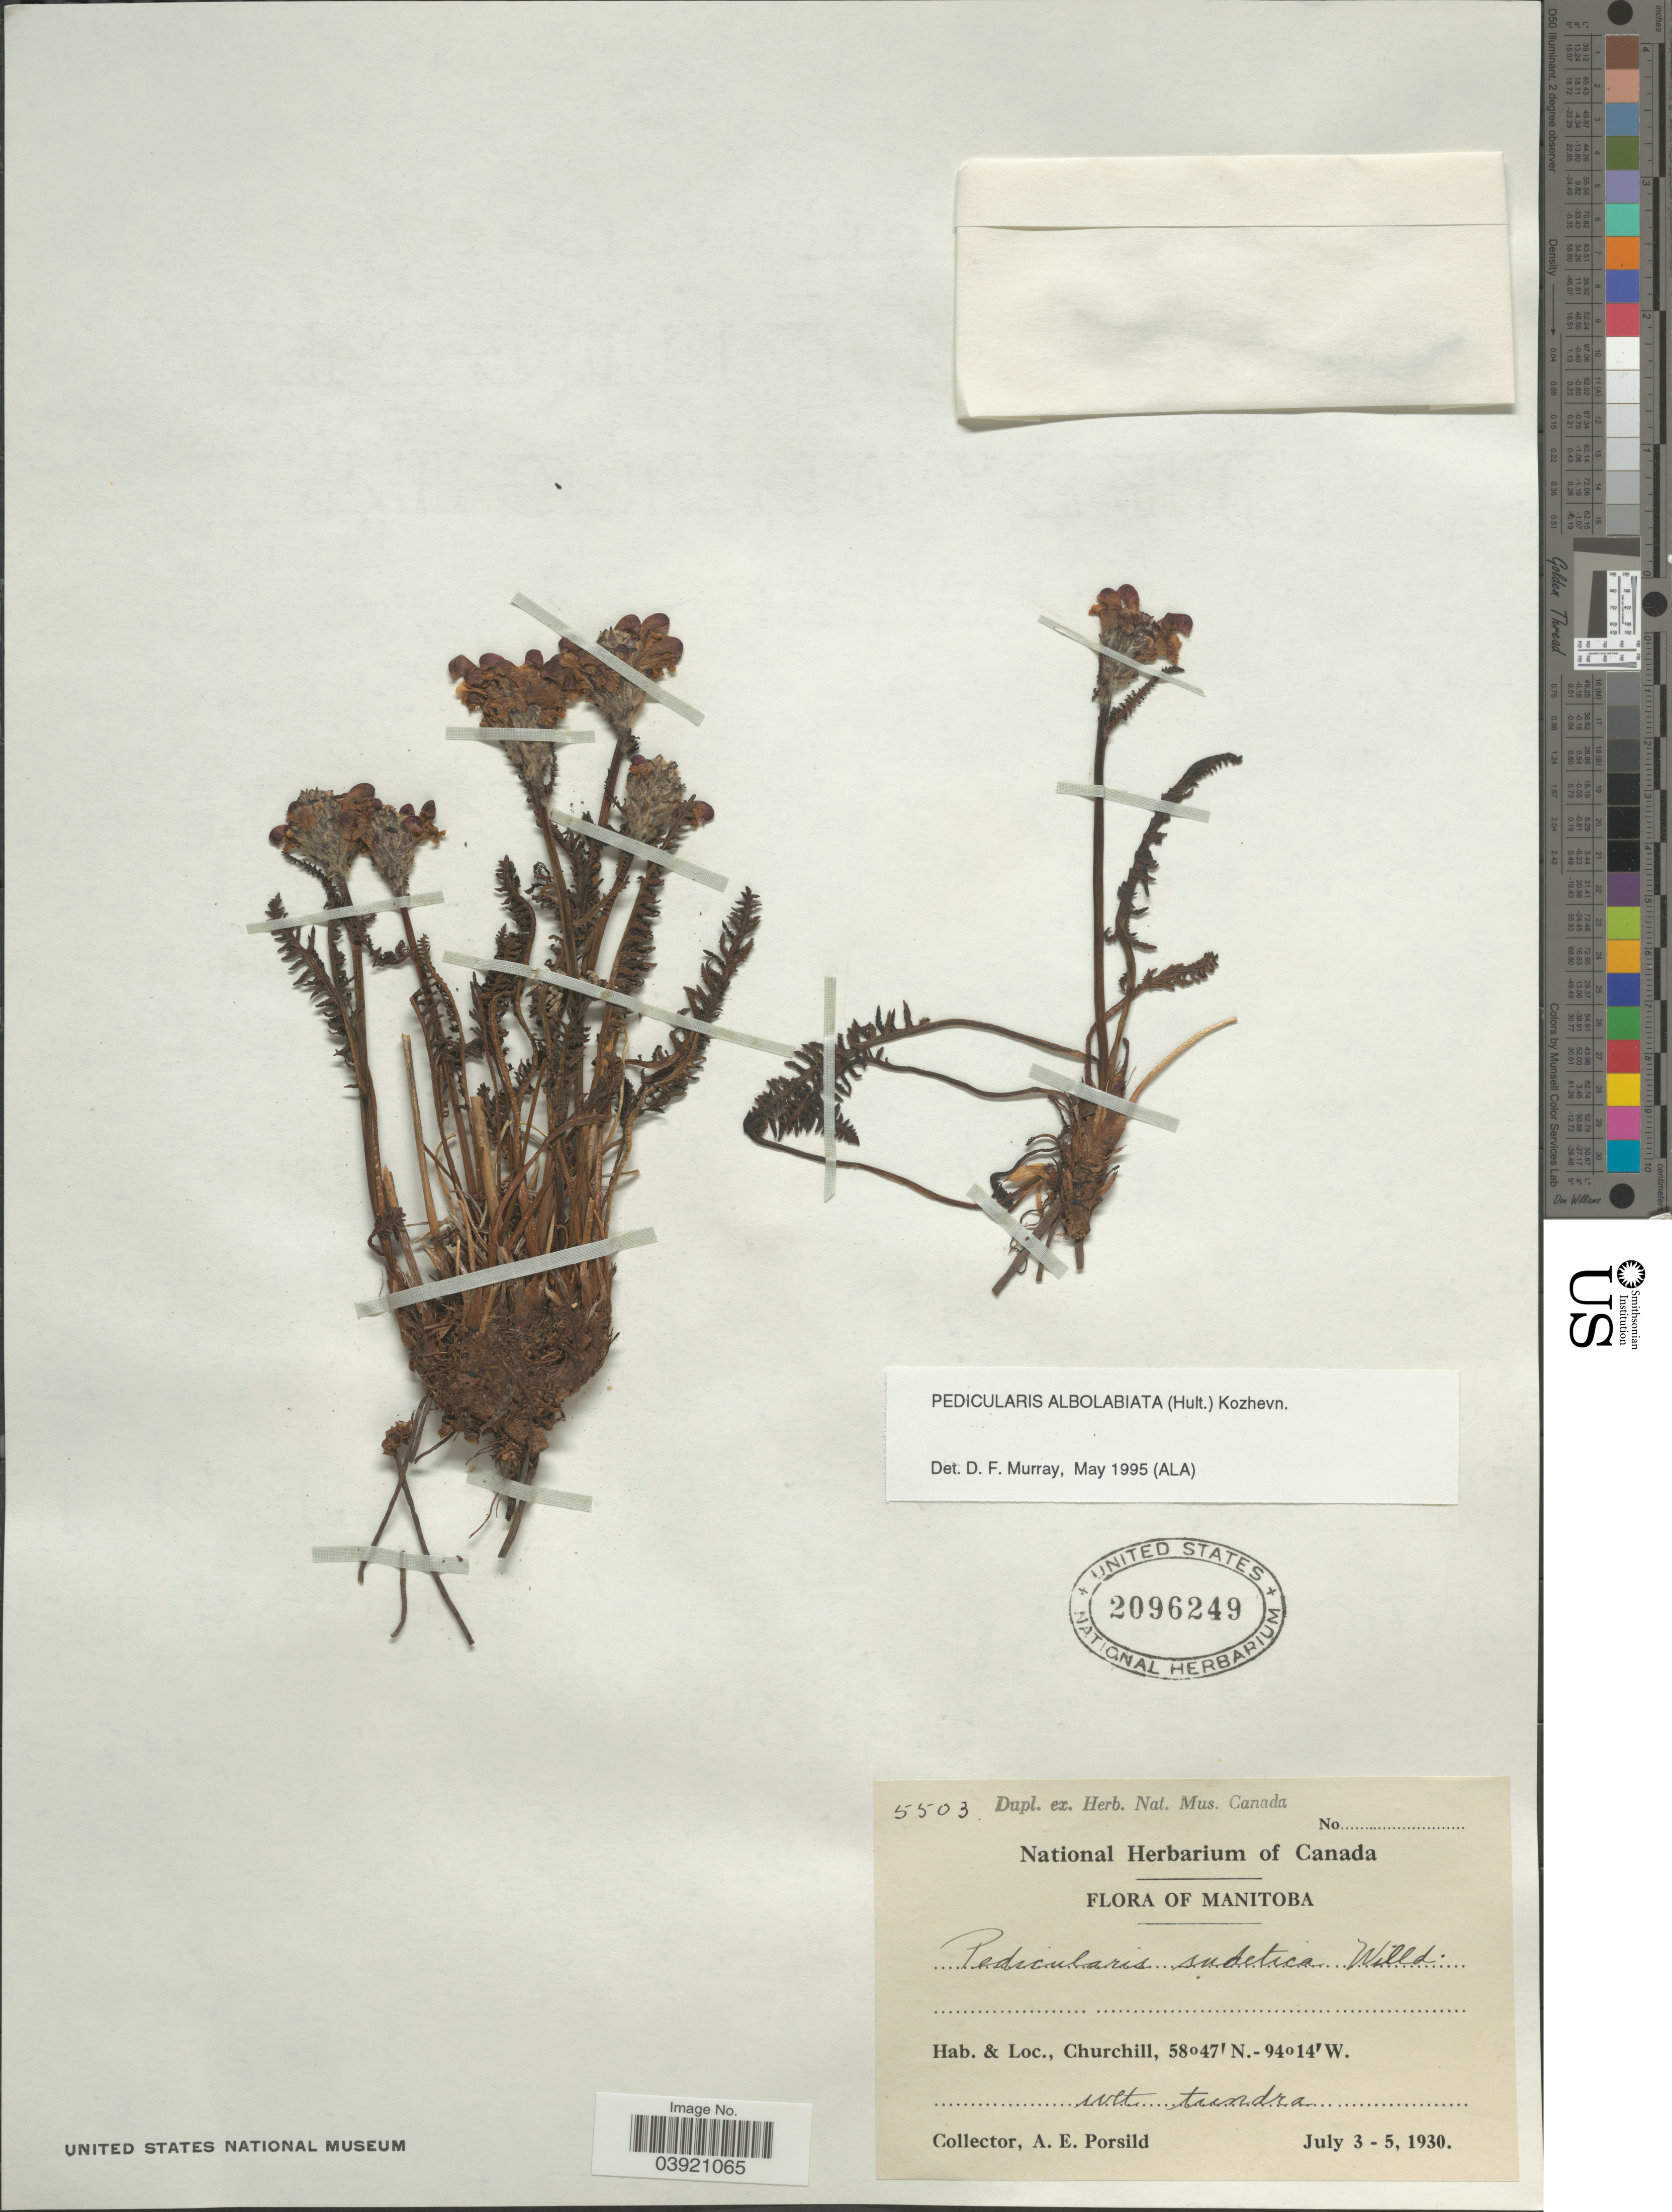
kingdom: Plantae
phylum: Tracheophyta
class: Magnoliopsida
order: Lamiales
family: Orobanchaceae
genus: Pedicularis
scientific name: Pedicularis albolabiata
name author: (Hultén) Kozhevn.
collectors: A. E. Porsild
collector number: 5503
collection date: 1930-07-03/1930-07-05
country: Canada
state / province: Manitoba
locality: Churchill.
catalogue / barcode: US 2096249